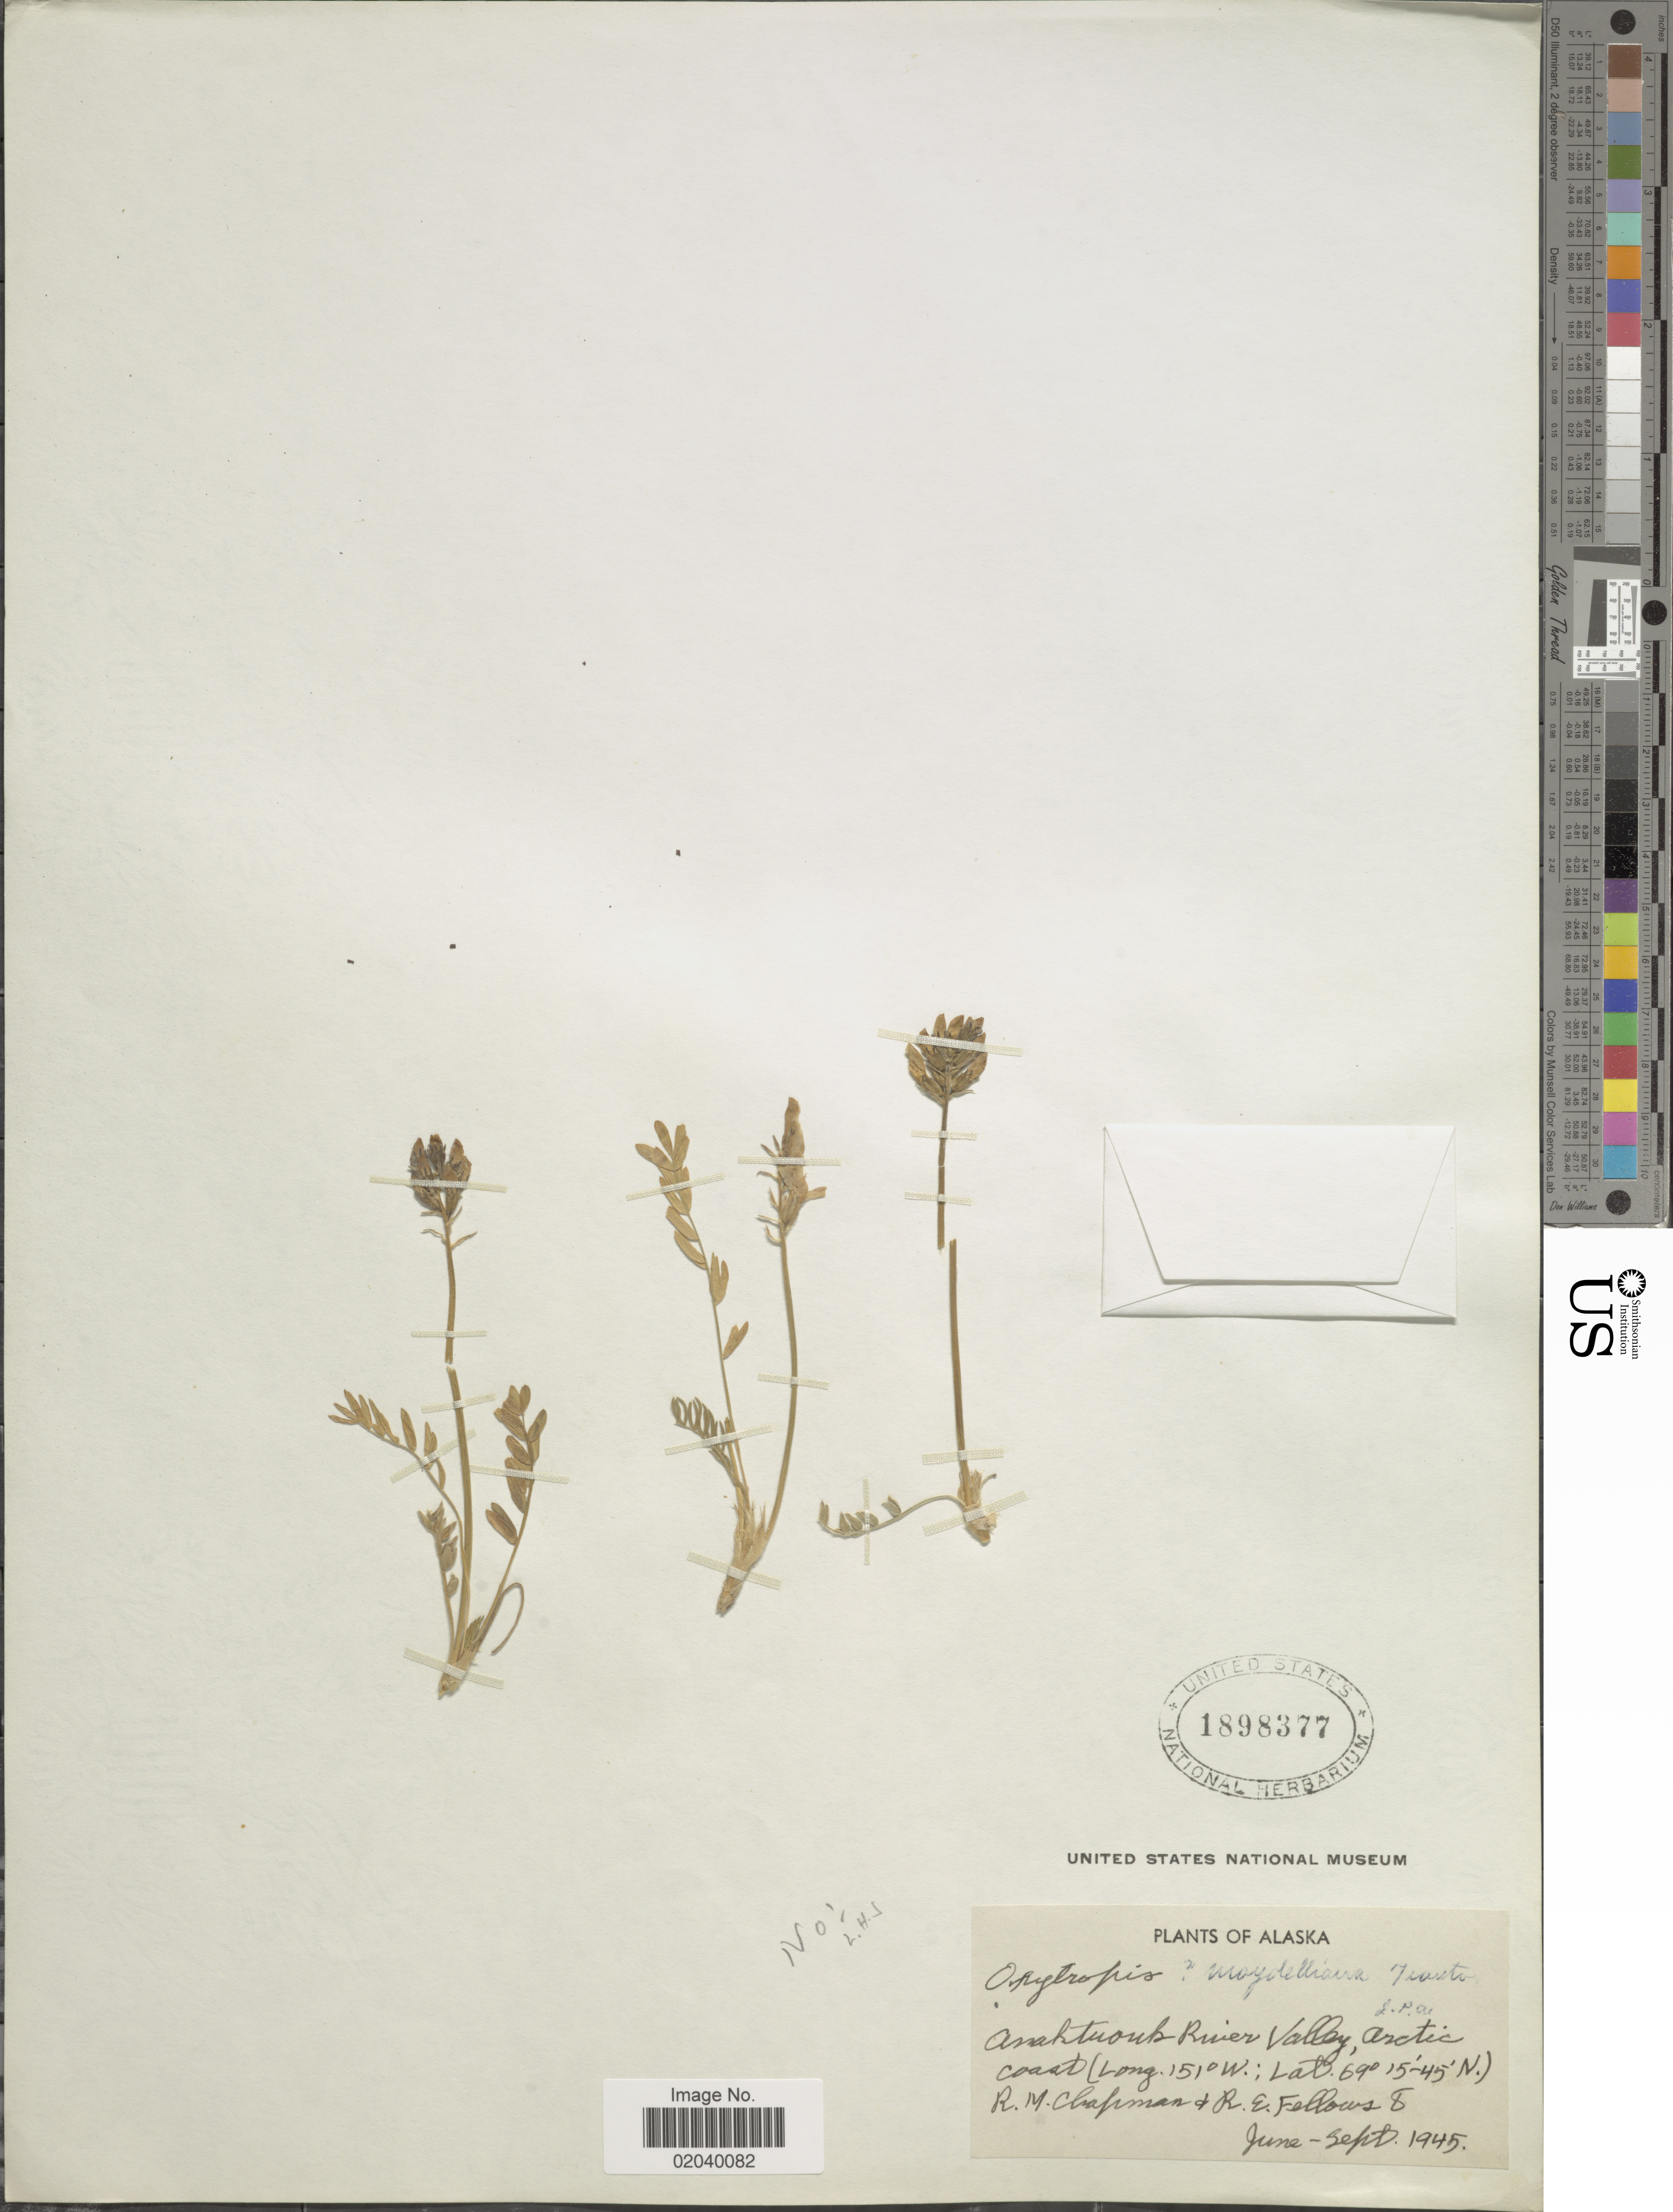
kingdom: Plantae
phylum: Tracheophyta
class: Magnoliopsida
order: Fabales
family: Fabaceae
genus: Oxytropis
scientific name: Oxytropis maydelliana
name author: Trautv.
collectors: R. M. Chapman & R. Fellows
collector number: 8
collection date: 1945-06/1945-09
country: United States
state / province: Alaska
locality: Anaktuvuk River Valley, Arctic Coast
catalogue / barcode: US 1898377